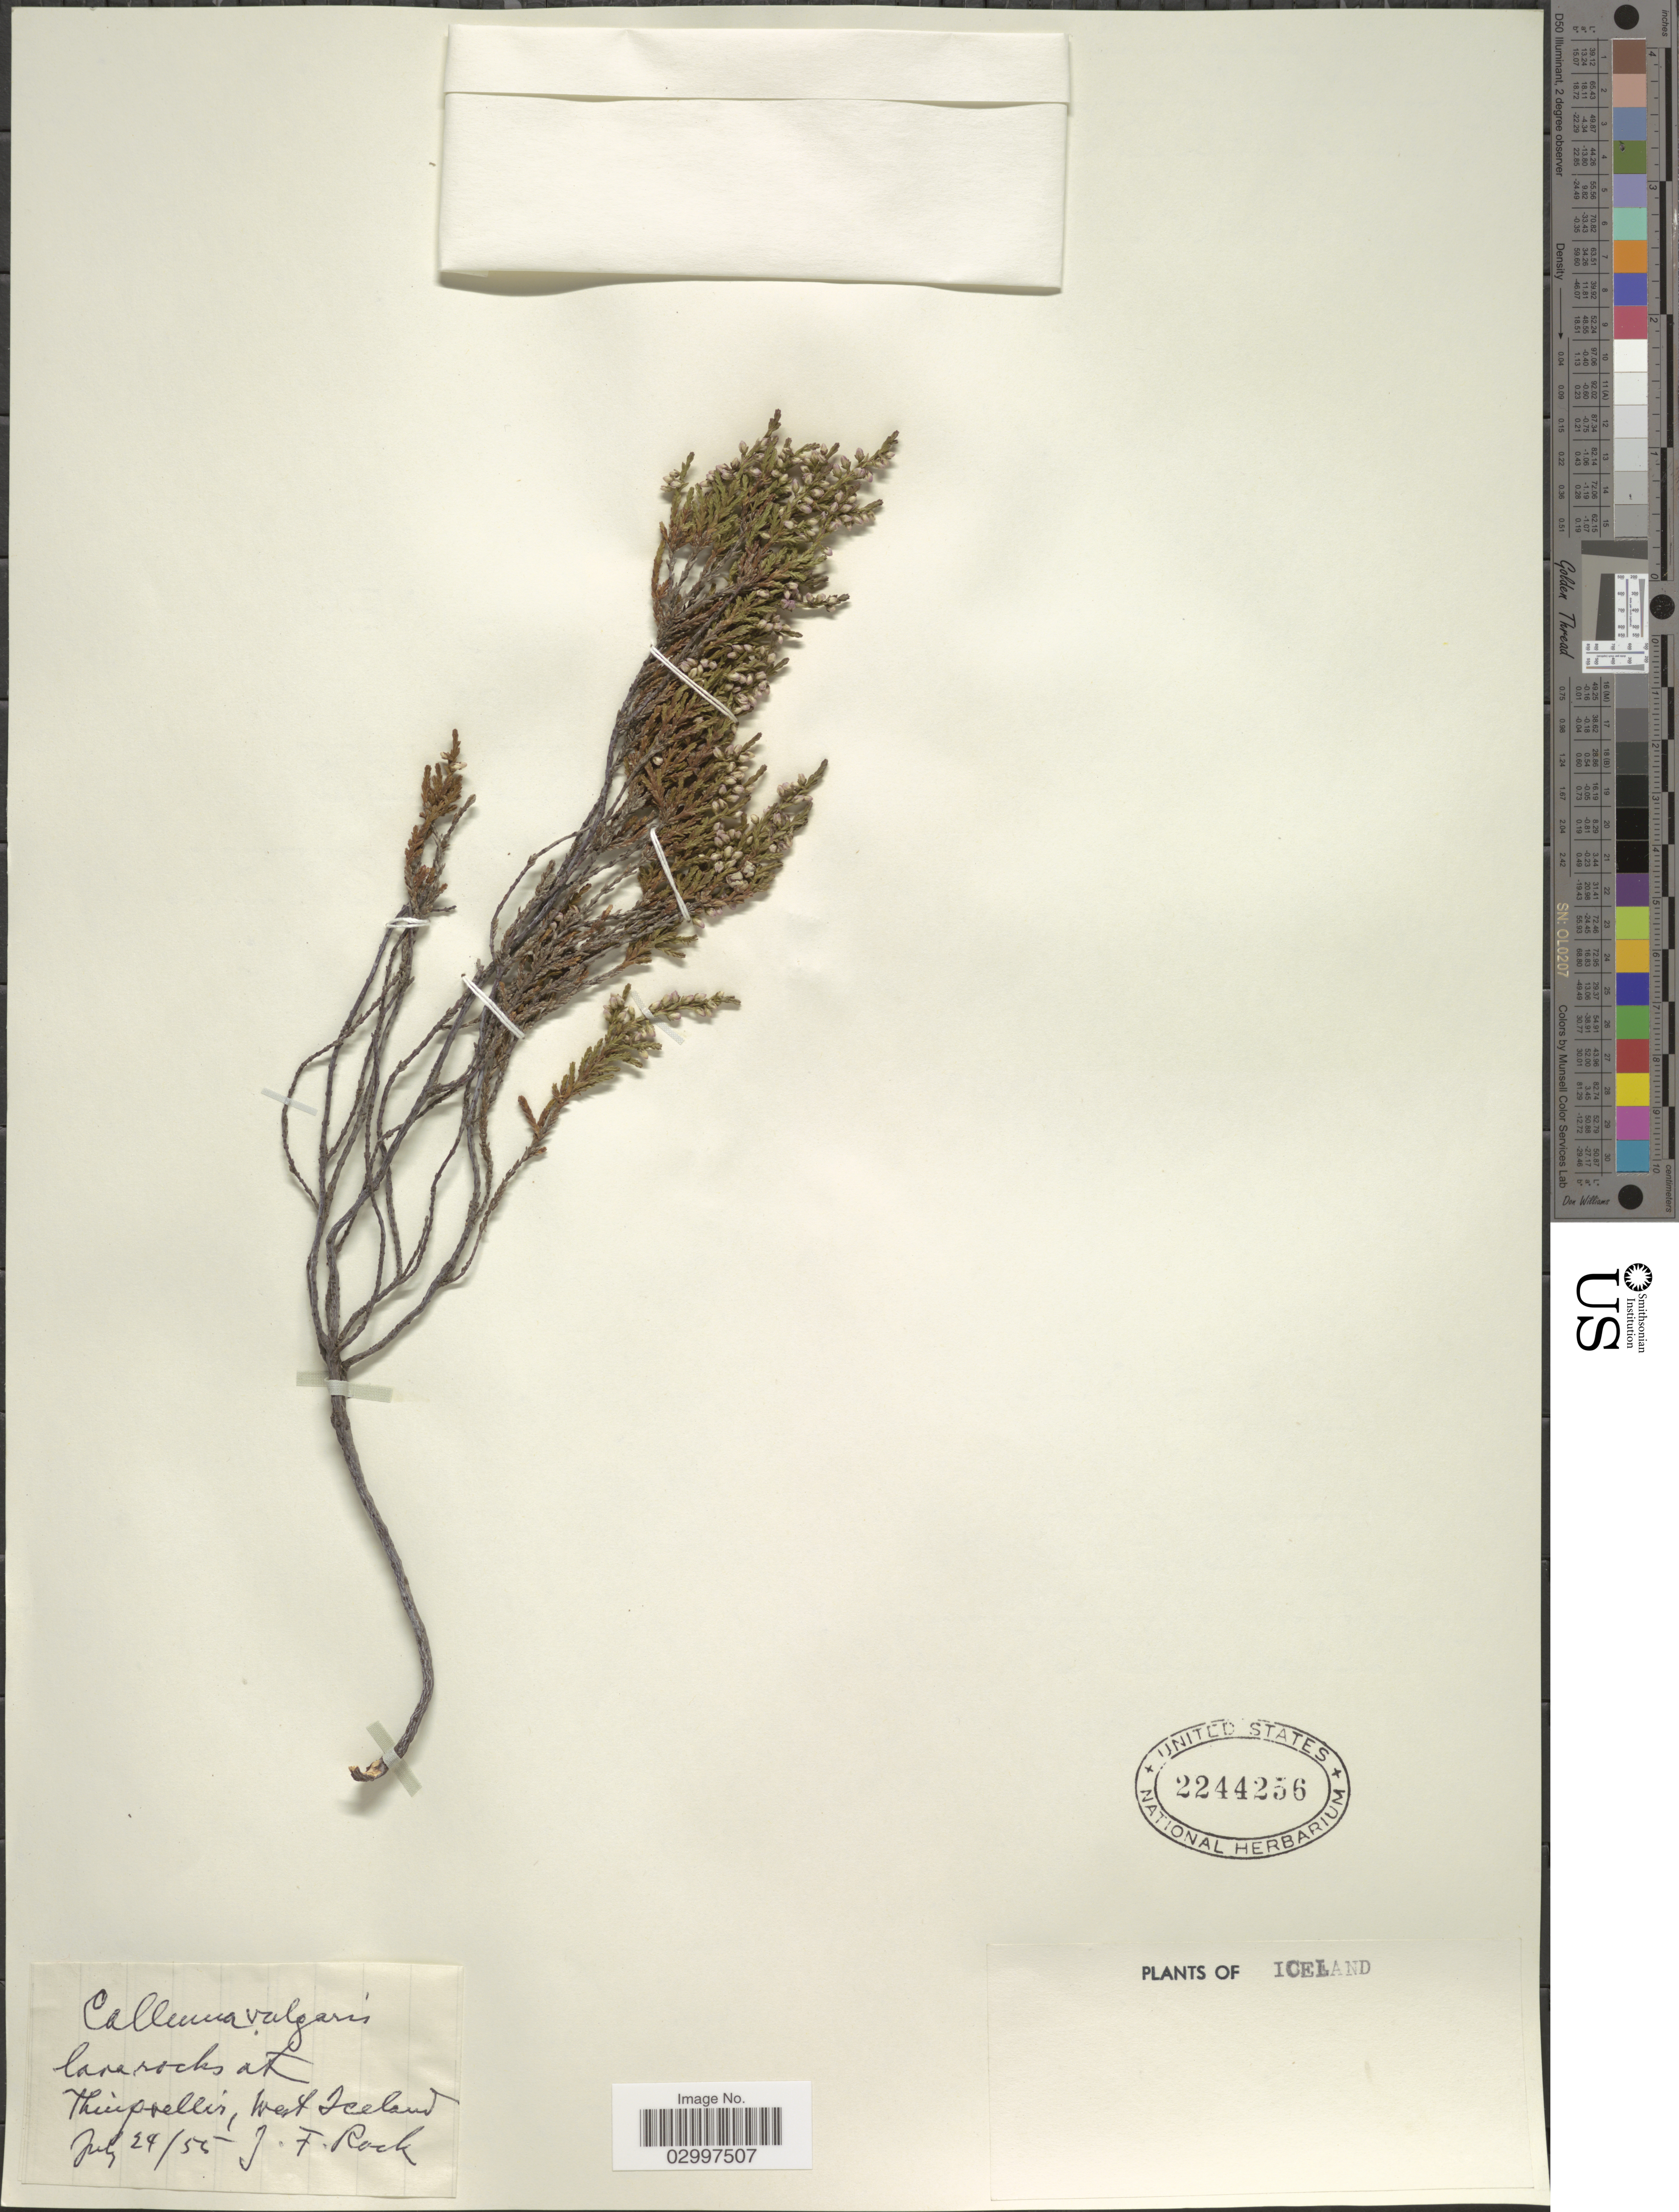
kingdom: Plantae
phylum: Tracheophyta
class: Magnoliopsida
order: Ericales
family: Ericaceae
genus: Calluna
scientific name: Calluna vulgaris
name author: (L.) Hull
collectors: J. Rock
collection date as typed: Transcribed d/m/y: 24/7/55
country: Iceland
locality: Thingvellir, West Iceland.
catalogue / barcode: US 2244256